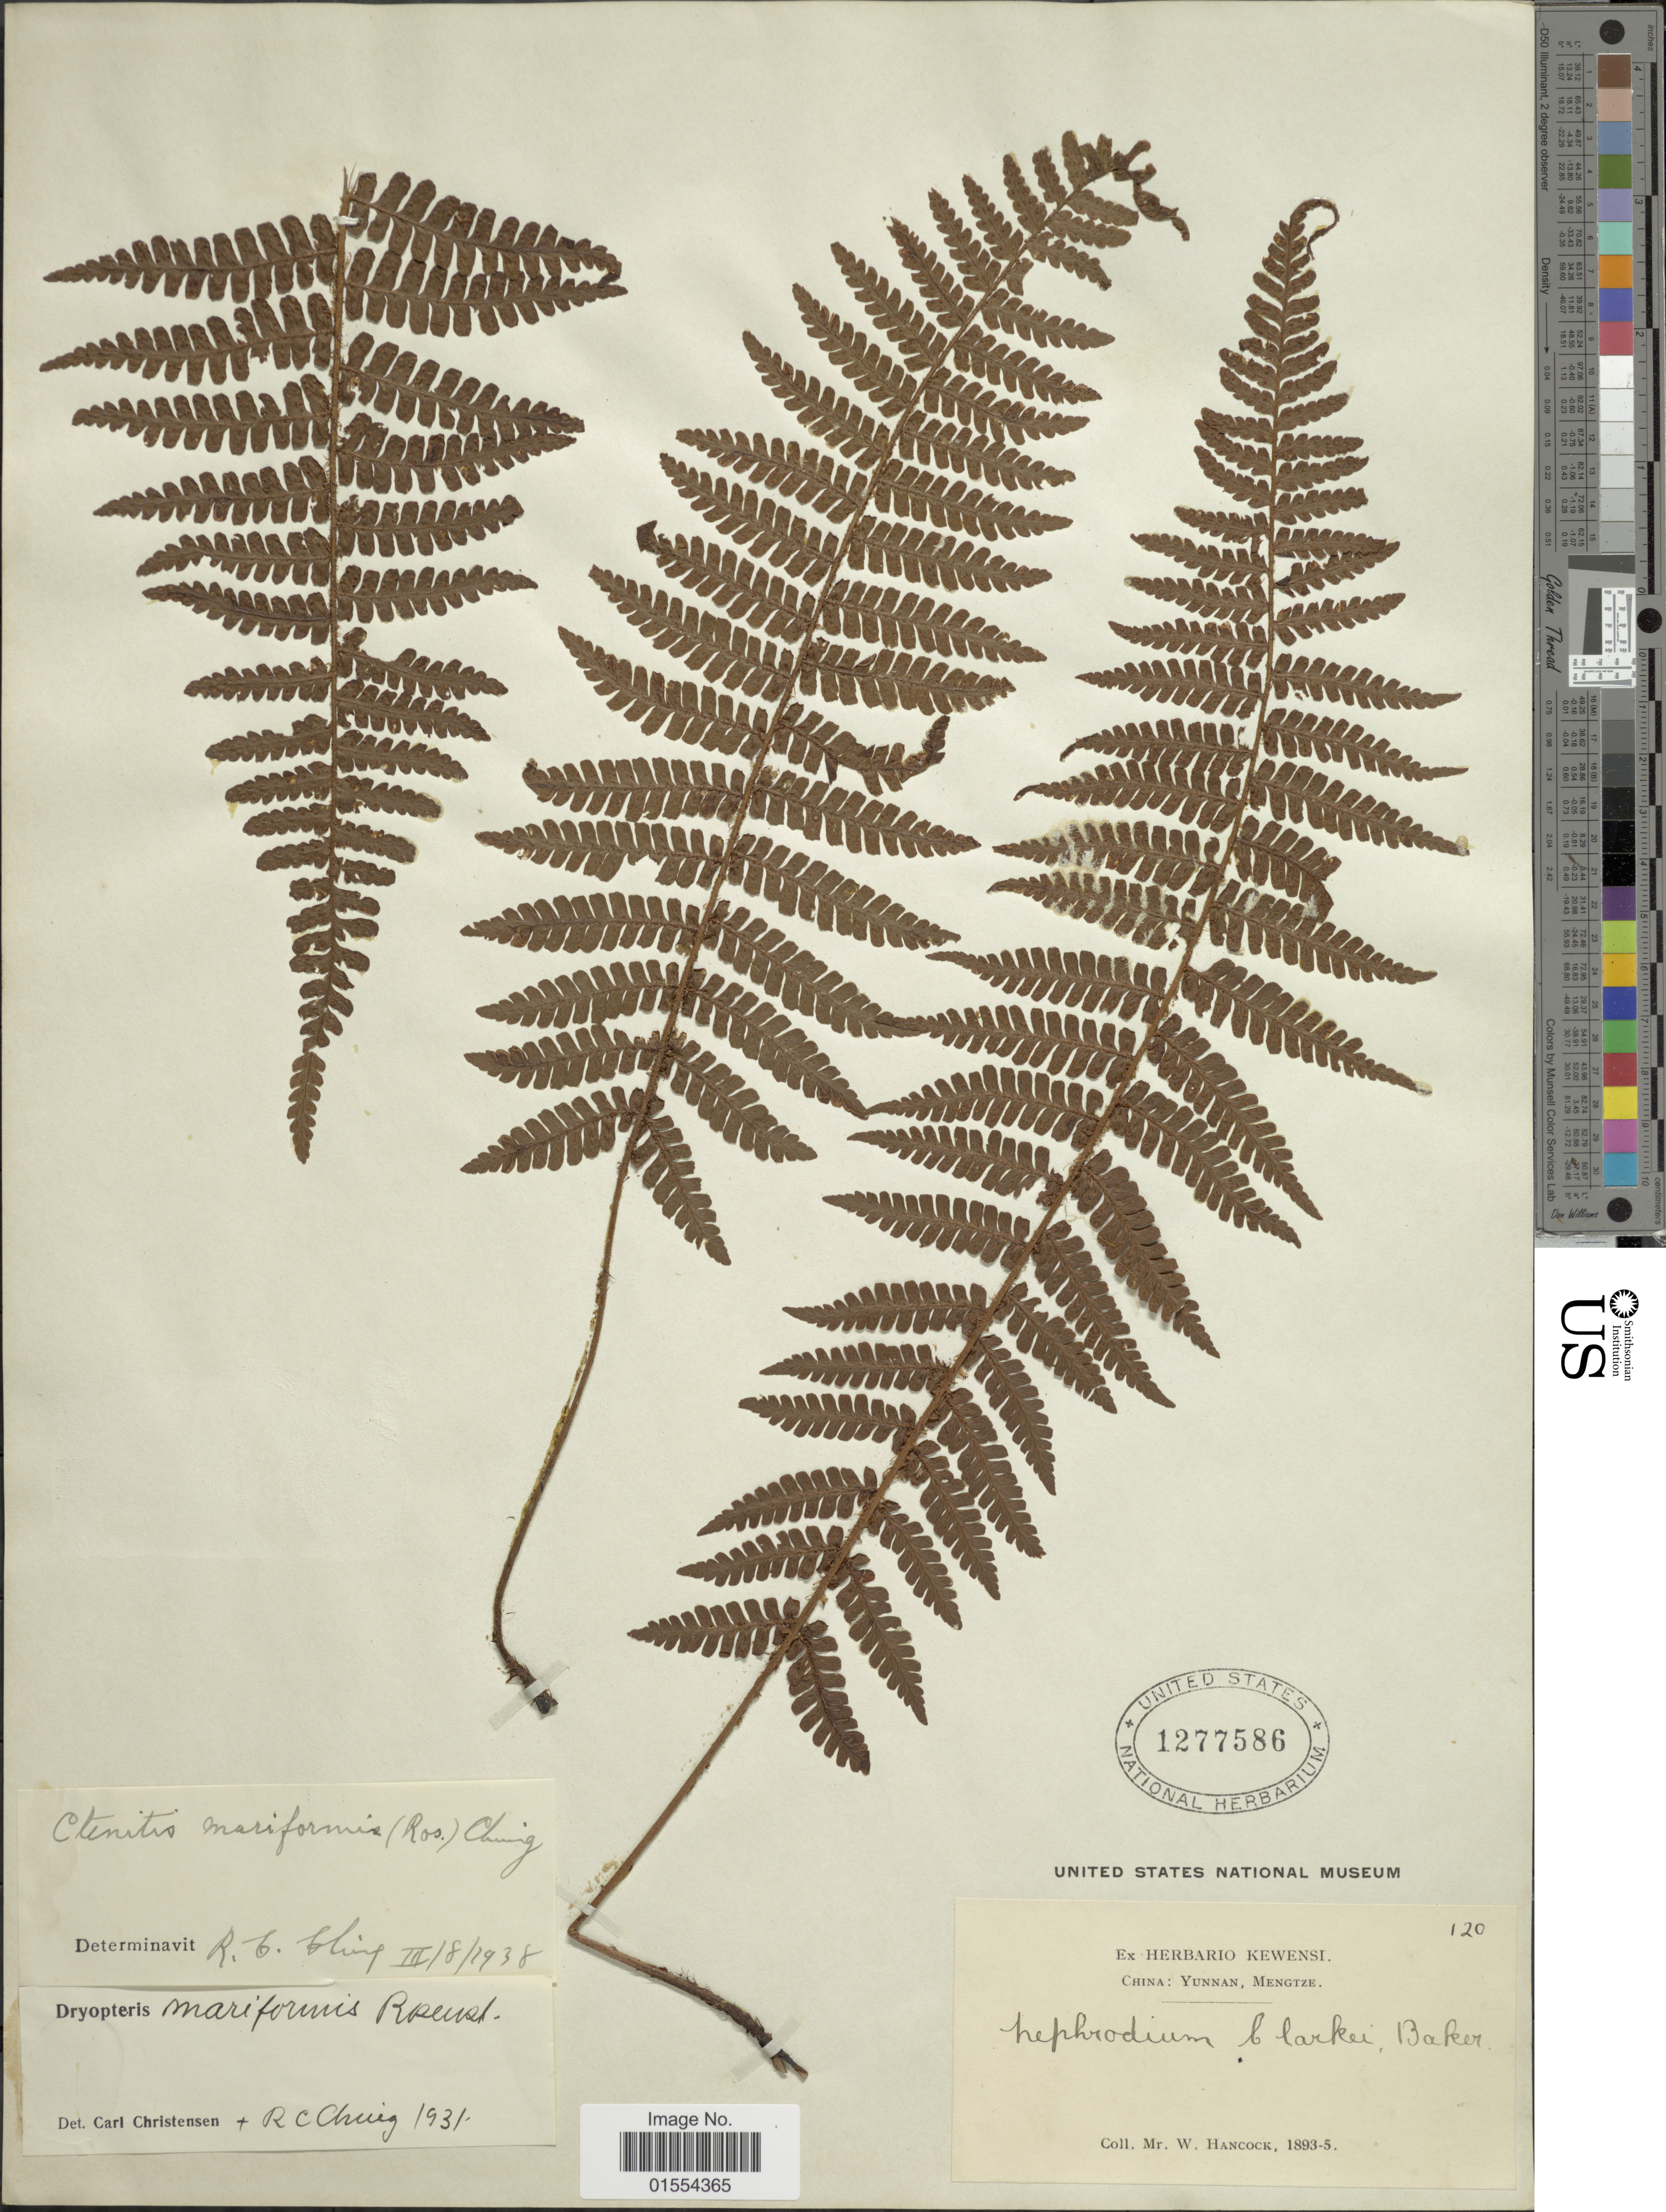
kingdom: Plantae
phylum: Tracheophyta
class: Polypodiopsida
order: Polypodiales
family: Dryopteridaceae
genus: Dryopteris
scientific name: Dryopteris mariformis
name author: Rosenst.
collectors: W. Hancock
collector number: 120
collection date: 1893/1895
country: China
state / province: Yunnan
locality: China: Yunnan, Mengtze.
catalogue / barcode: US 1277586